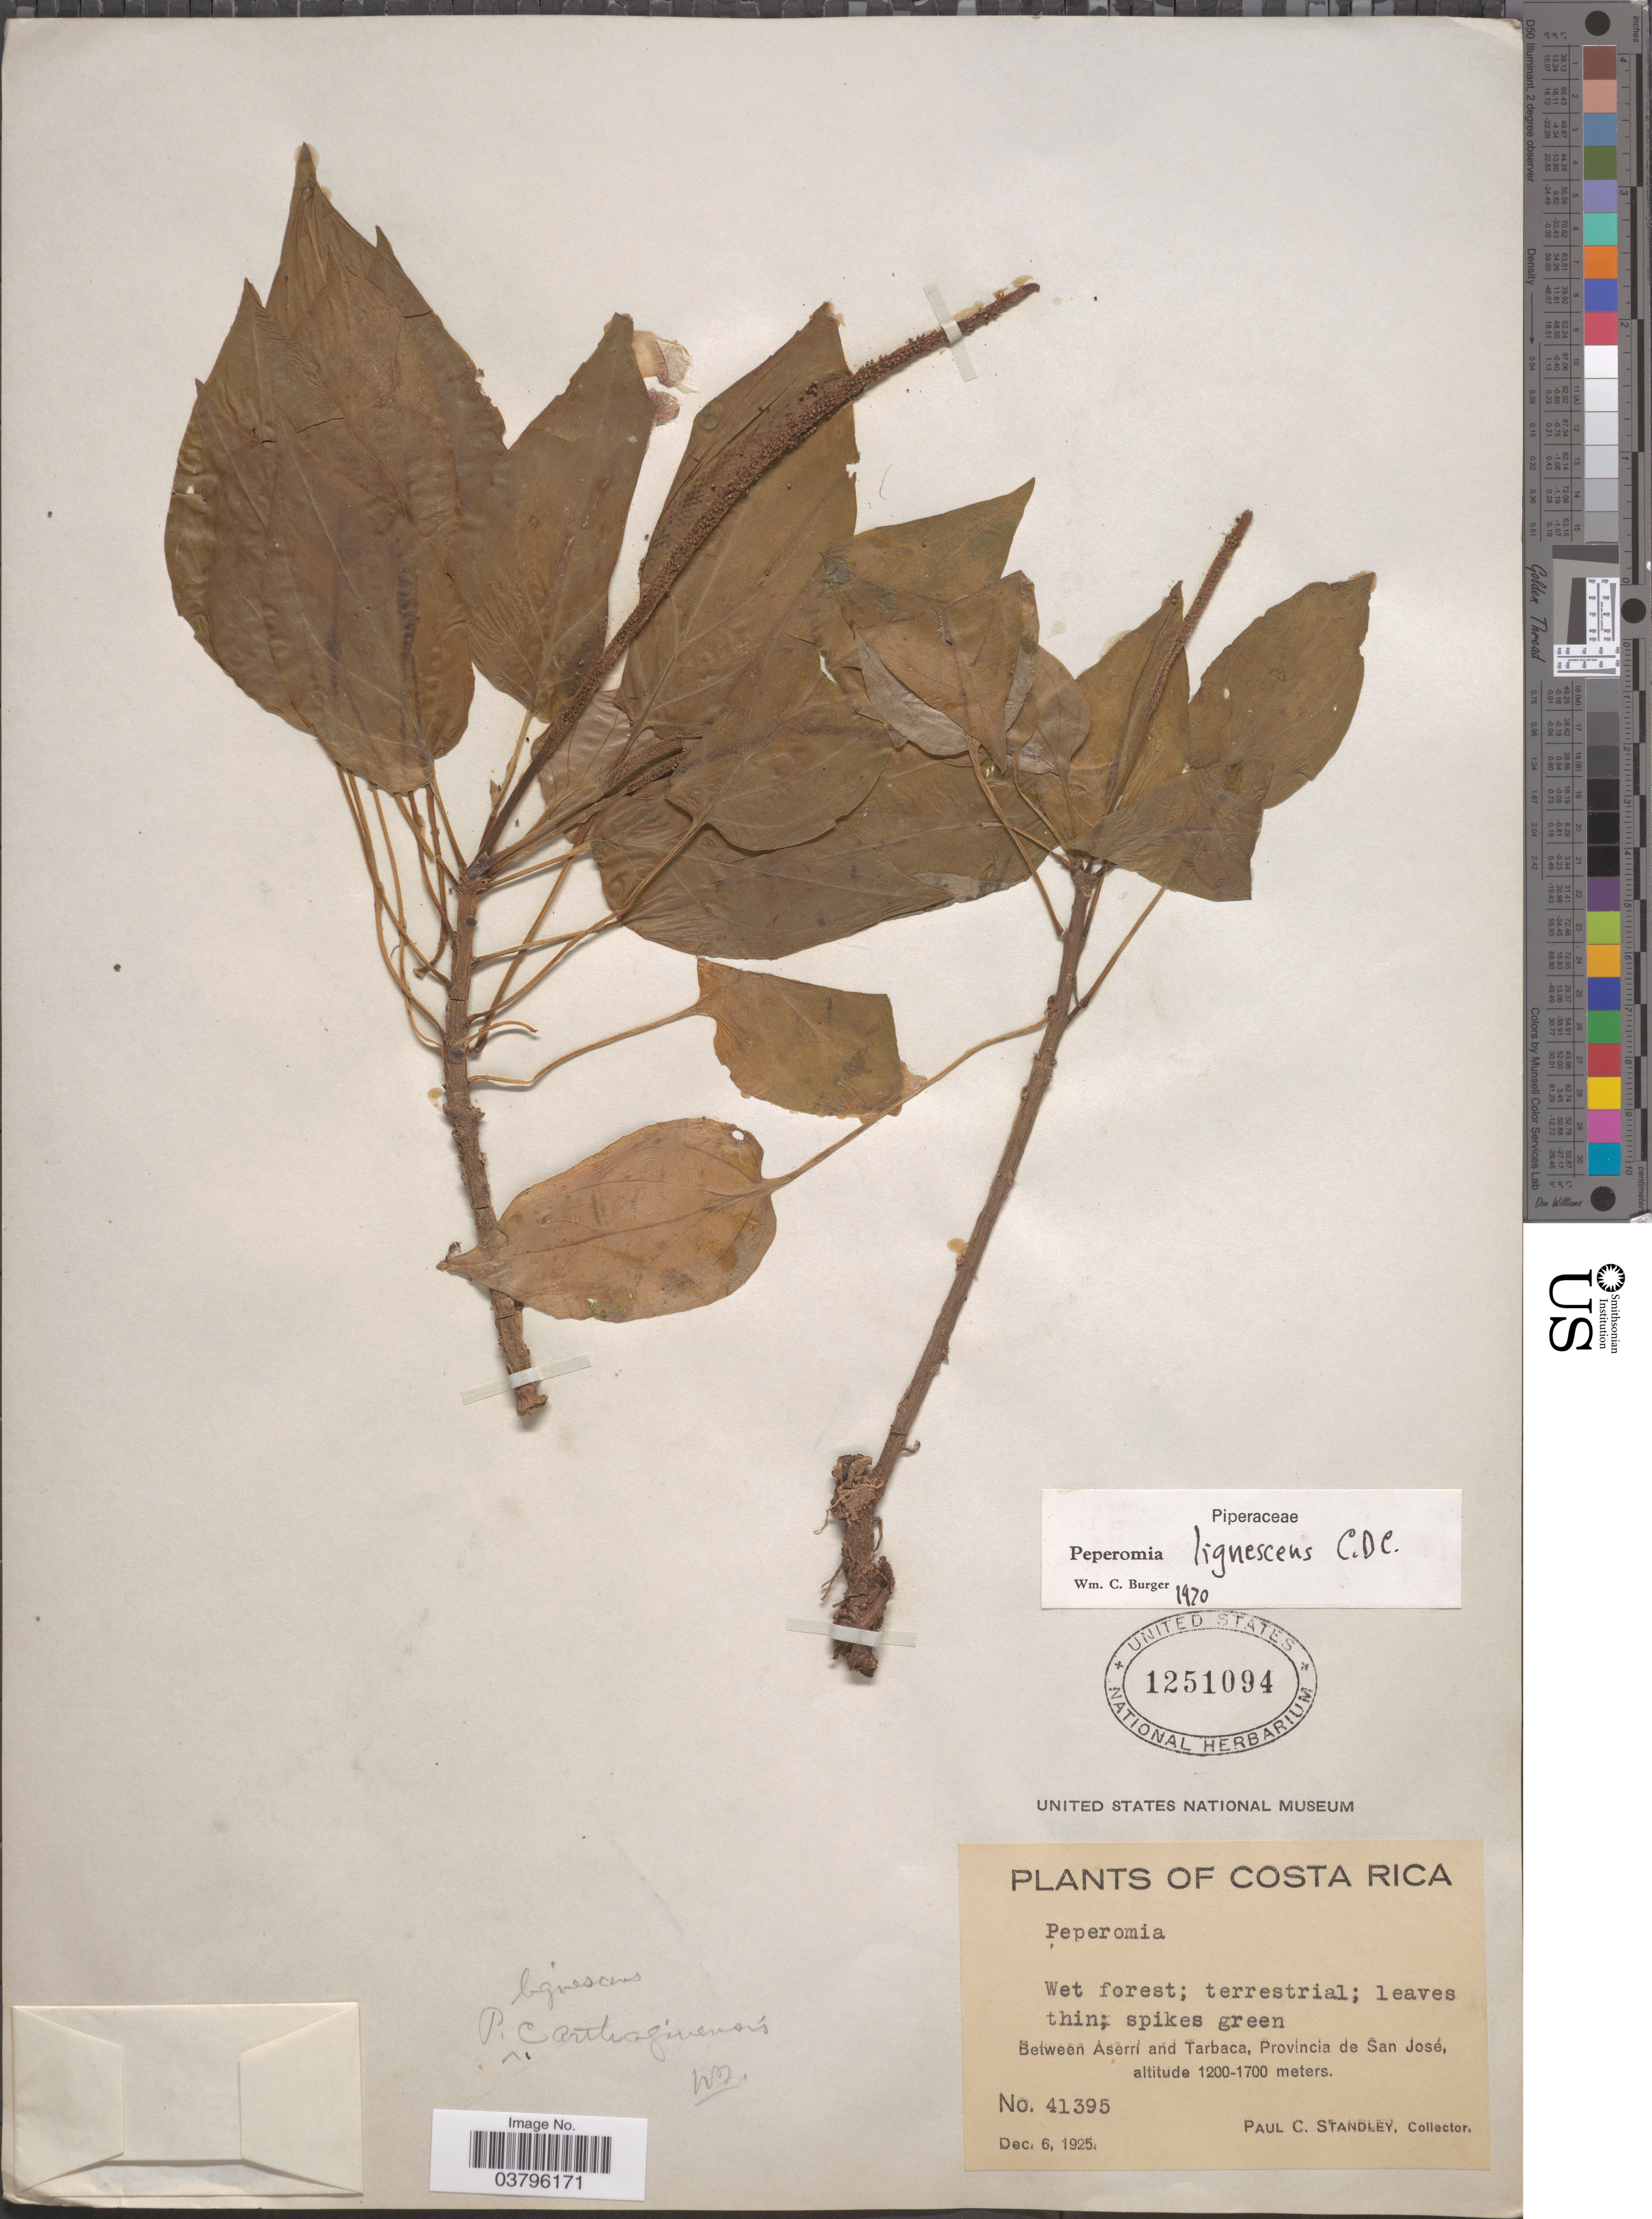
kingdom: Plantae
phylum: Tracheophyta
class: Magnoliopsida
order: Piperales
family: Piperaceae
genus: Peperomia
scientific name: Peperomia lignescens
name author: C. DC.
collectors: P. C. Standley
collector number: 41395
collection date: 1925-12-06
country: Costa Rica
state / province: San José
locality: Between Aserrí and Tarbaca.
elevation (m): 1200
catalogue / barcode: US 1251094